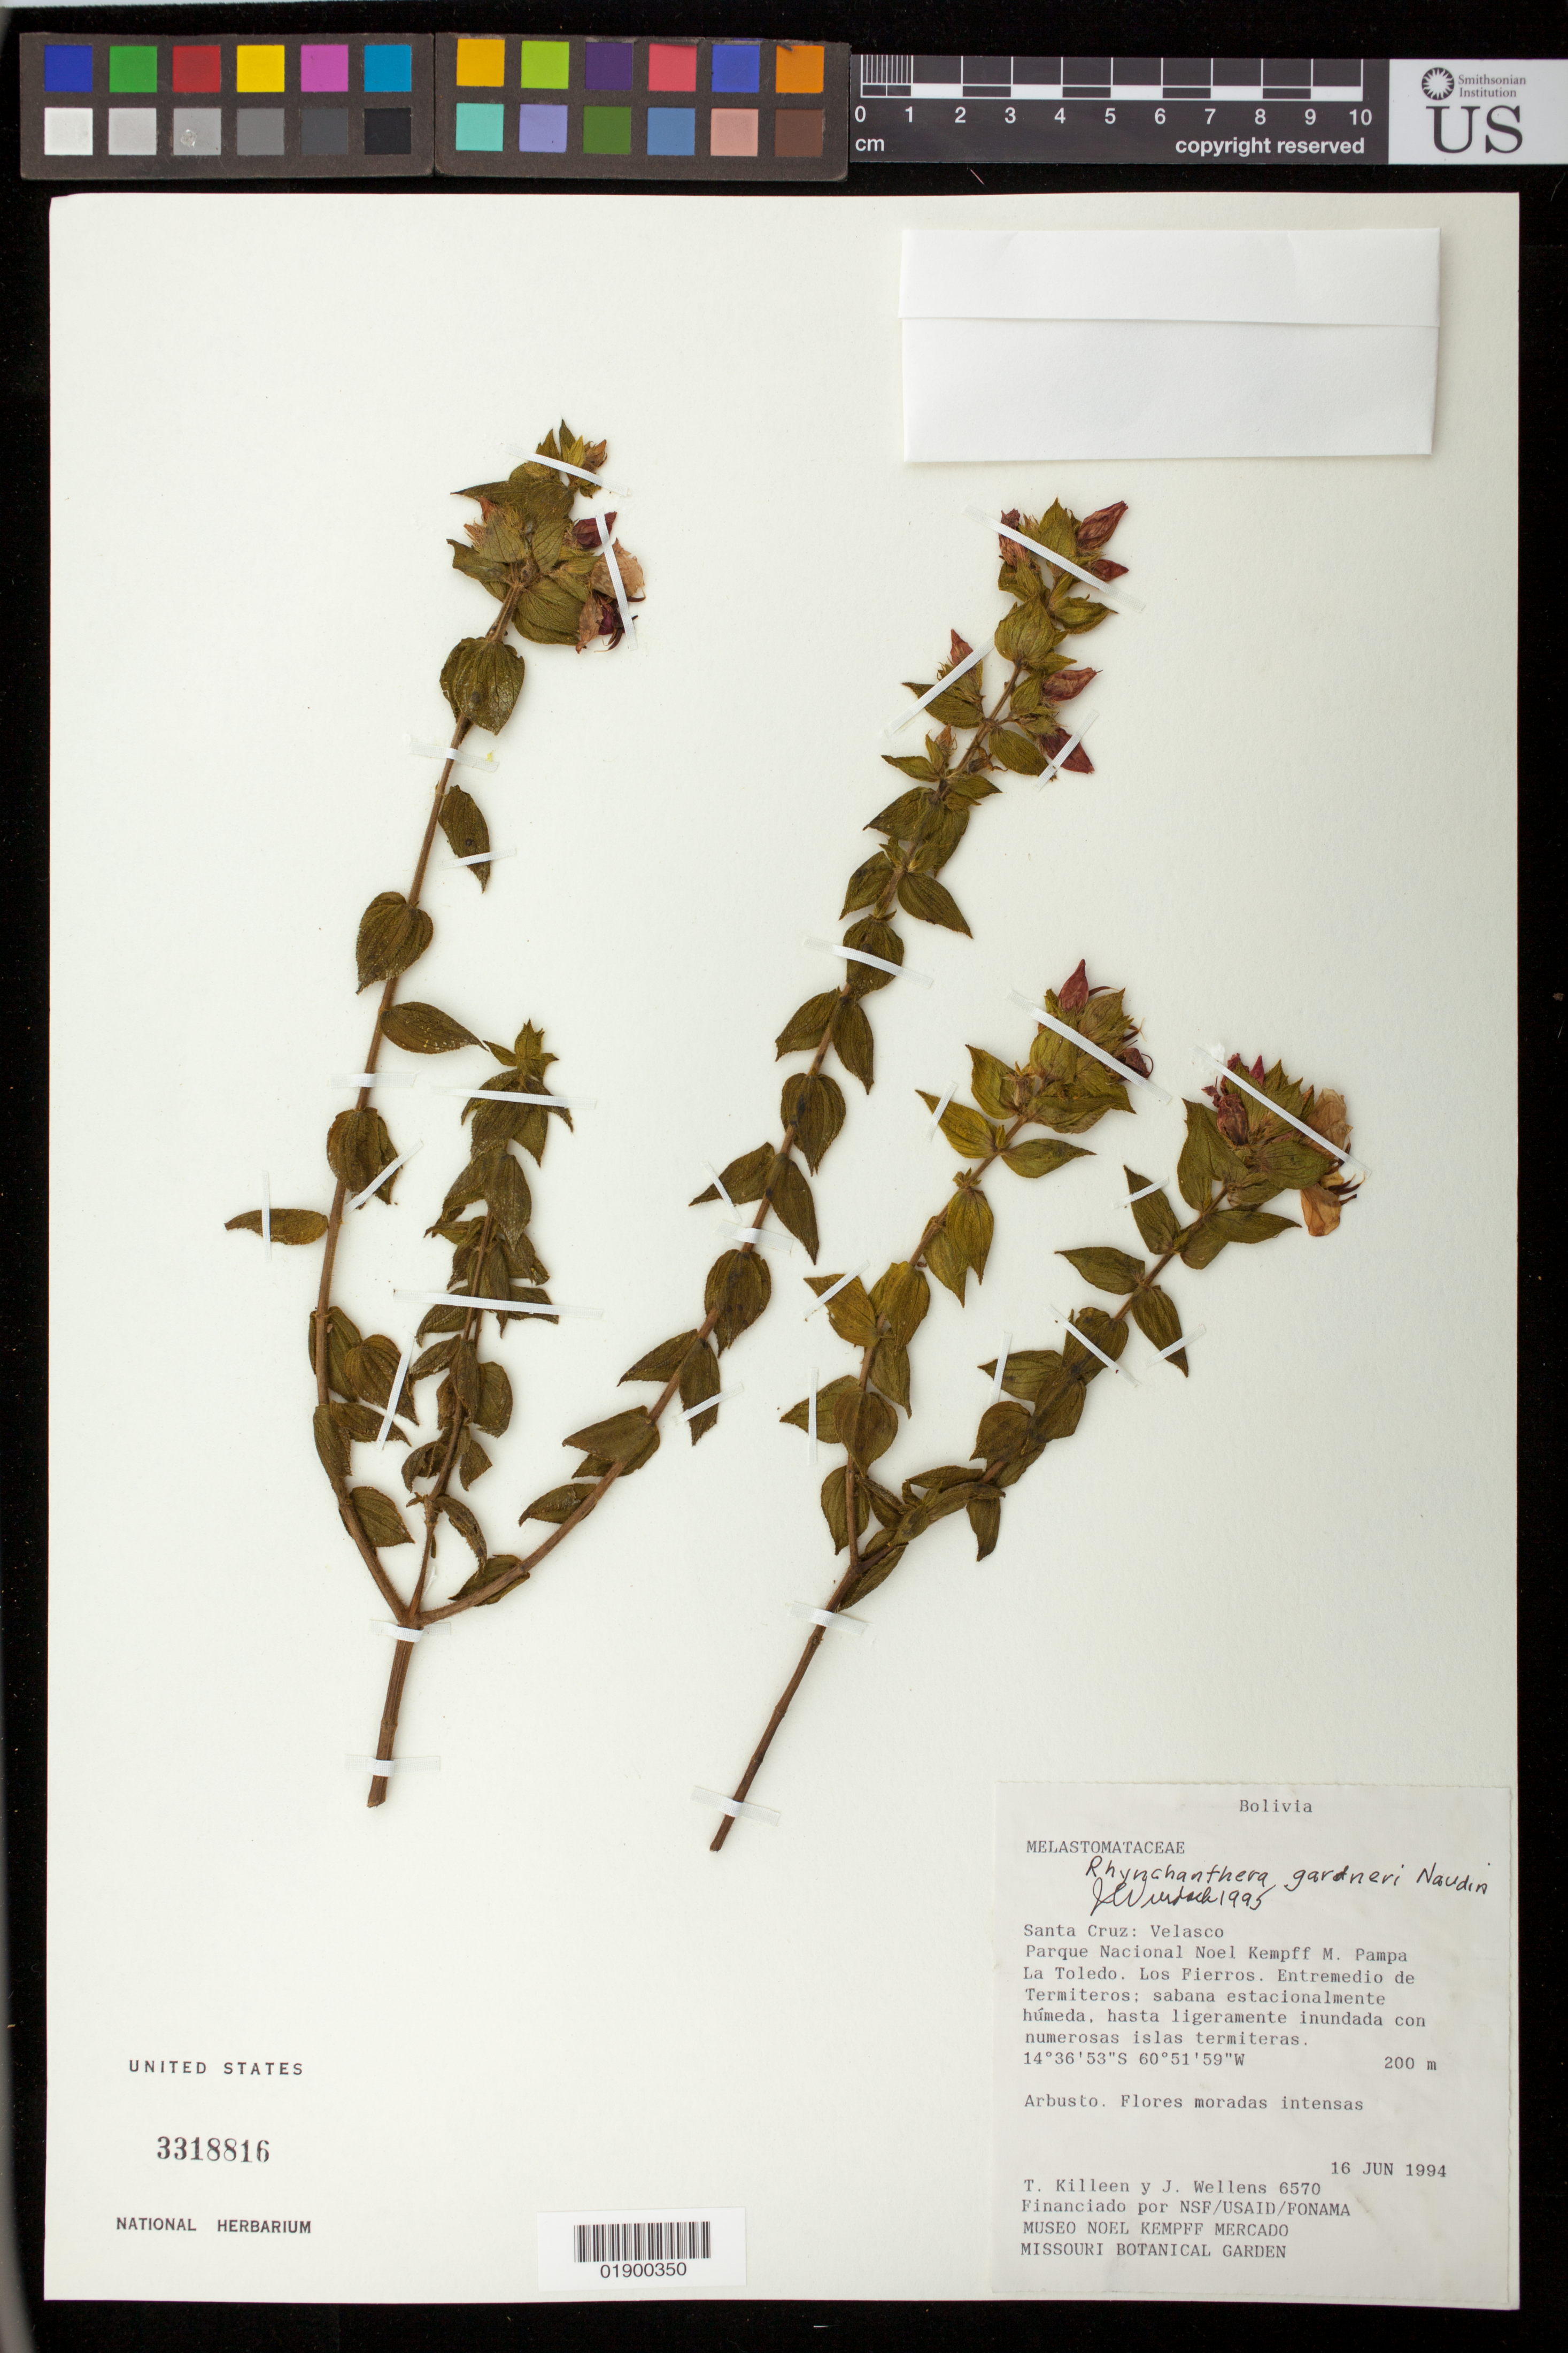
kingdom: Plantae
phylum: Tracheophyta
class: Magnoliopsida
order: Myrtales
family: Melastomataceae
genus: Rhynchanthera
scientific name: Rhynchanthera gardneri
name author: Naudin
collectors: T. Killeen & J. Wellens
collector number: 6570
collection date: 1994-06-16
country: Bolivia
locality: Santa Cruz: Velasco Parque Nacional Noel Kempff M. Pampa La Toledo.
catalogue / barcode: US 3318816